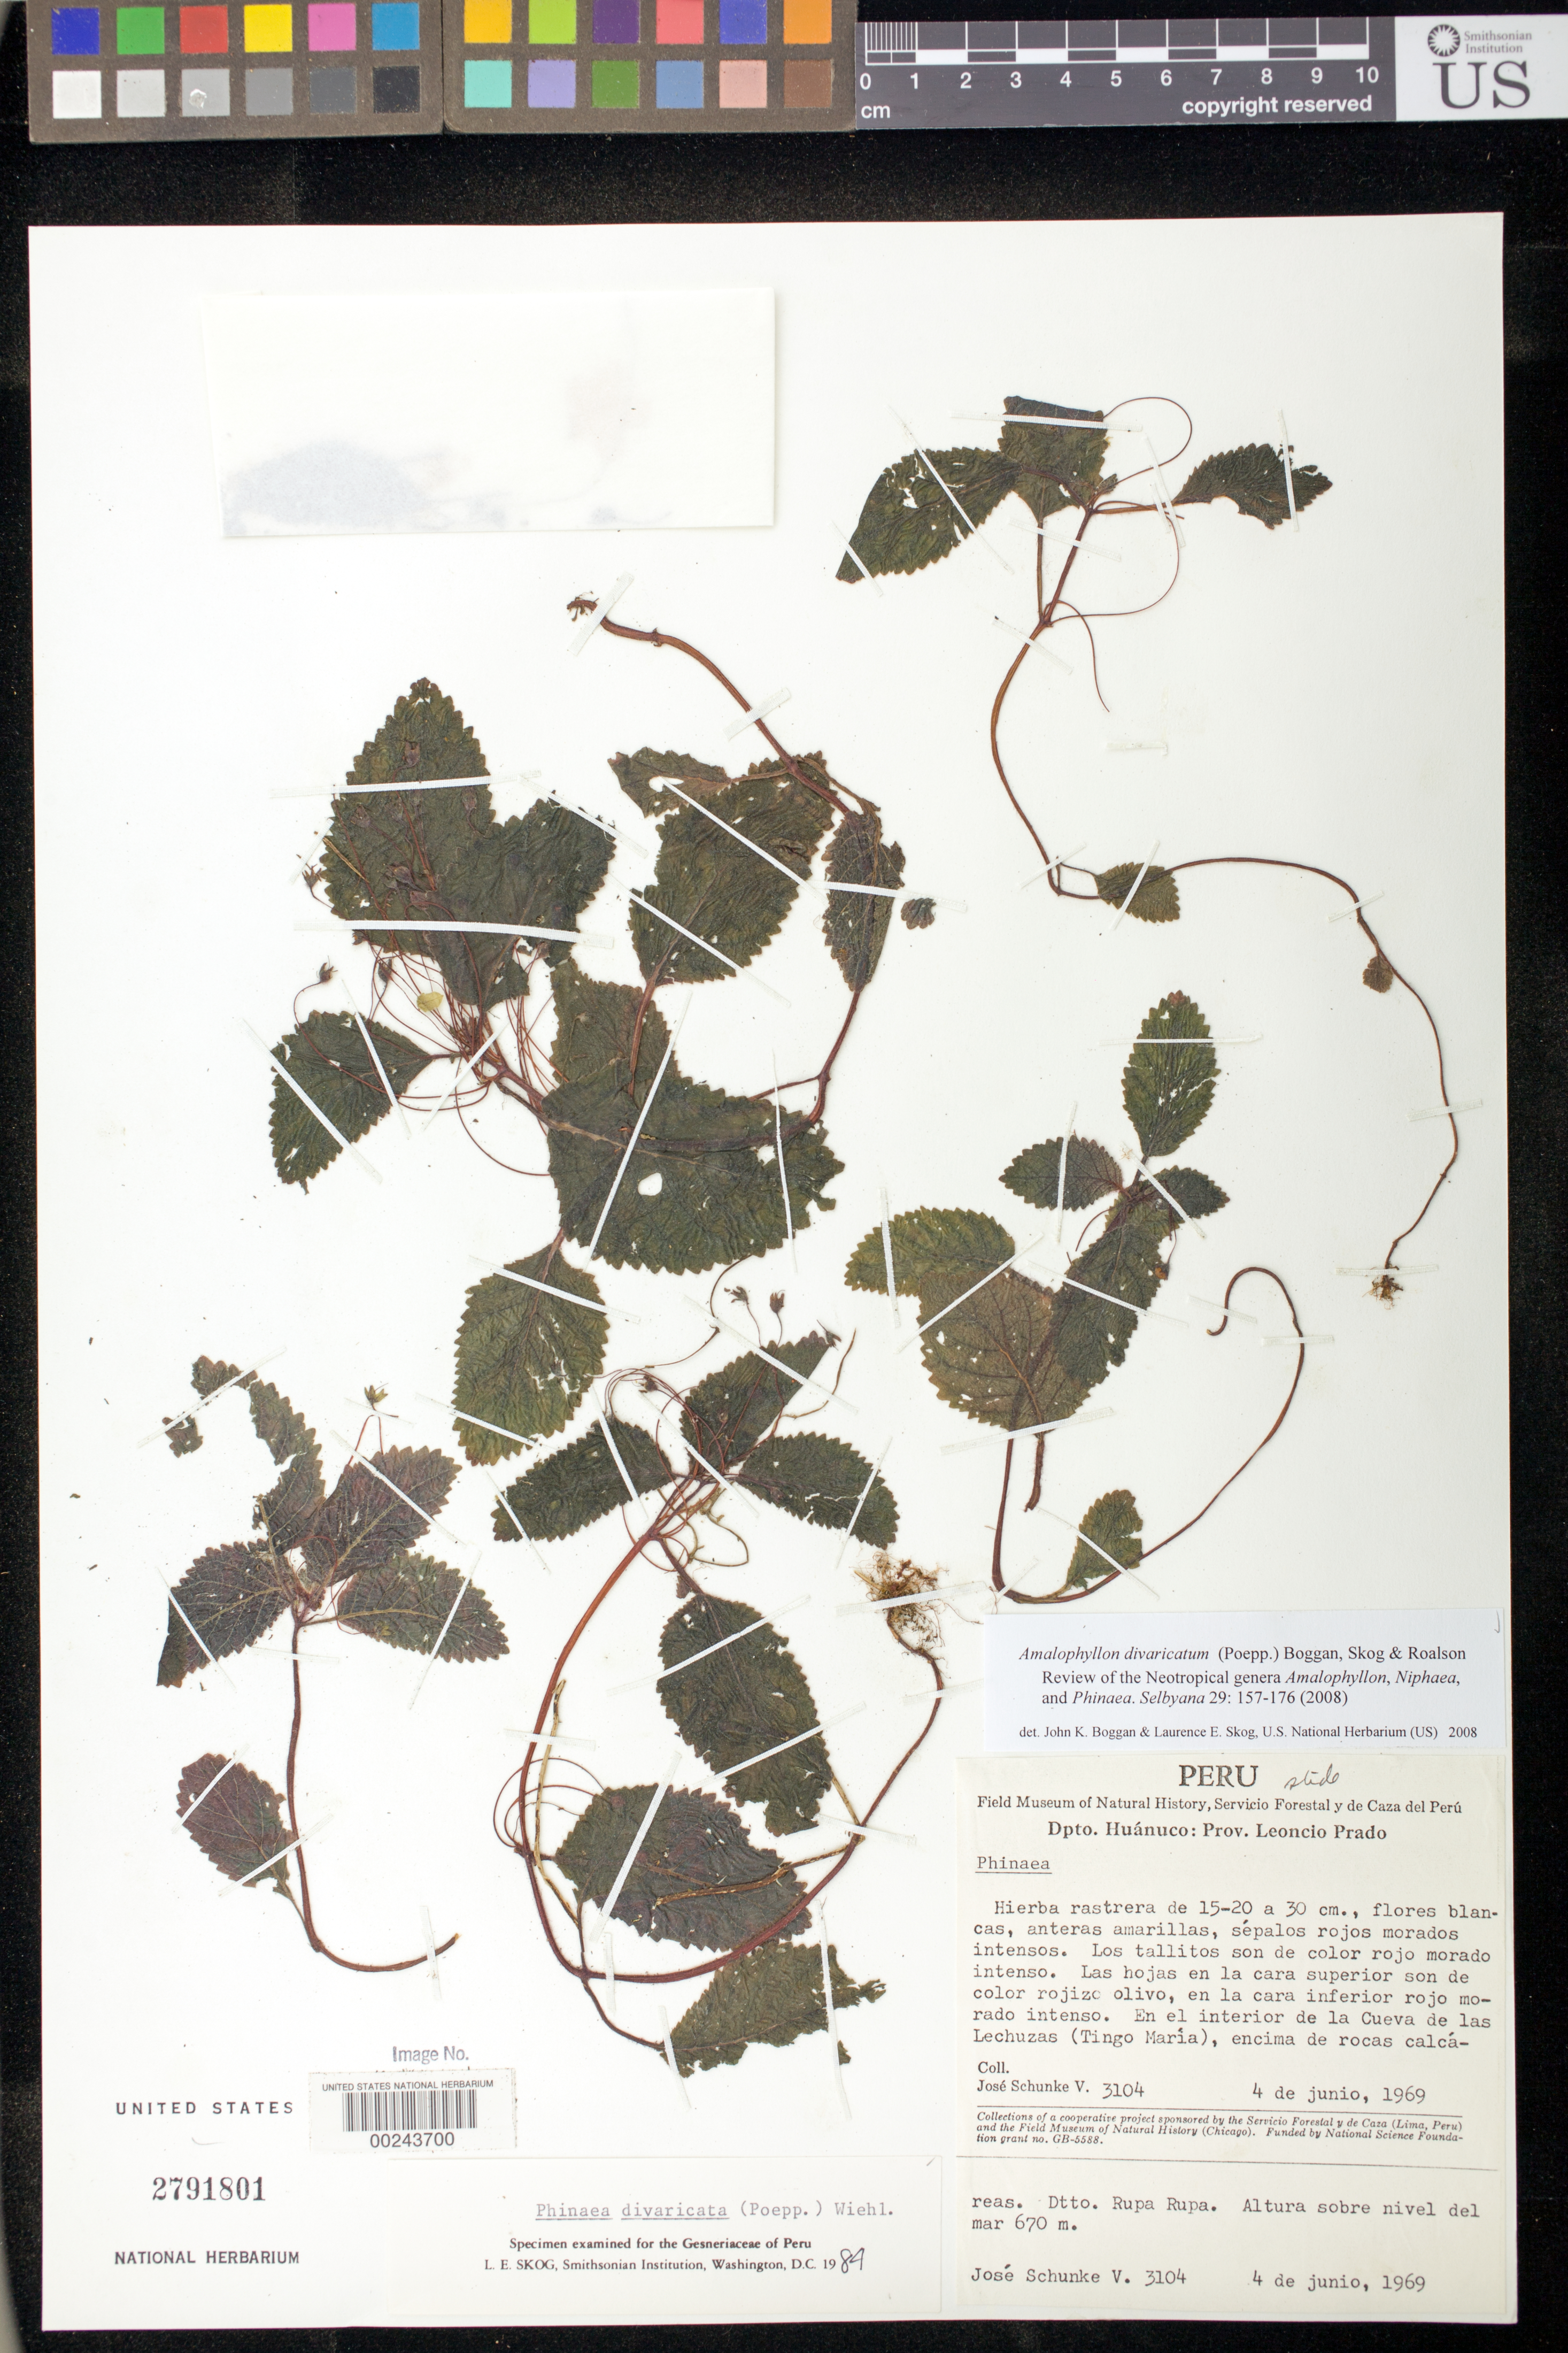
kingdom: Plantae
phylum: Tracheophyta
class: Magnoliopsida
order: Lamiales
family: Gesneriaceae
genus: Amalophyllon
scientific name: Amalophyllon divaricatum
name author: (Poepp.) Boggan et al.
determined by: Boggan, J. K.; Skog, L. E.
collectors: J. Schunke Vigo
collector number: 3104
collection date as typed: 04 Jun 1969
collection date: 1969-06-04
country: Peru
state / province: Huánuco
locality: Dpto. Huánuco: Prov. Leoncio Prado. Dtto. Rupa Rupa; en el interior de la Cueva de las Lechuzas (Tingo Maria)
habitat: En el interior de la Cueva de las Lechuzas… encima de rocas calcáreas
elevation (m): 670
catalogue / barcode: US 2791801